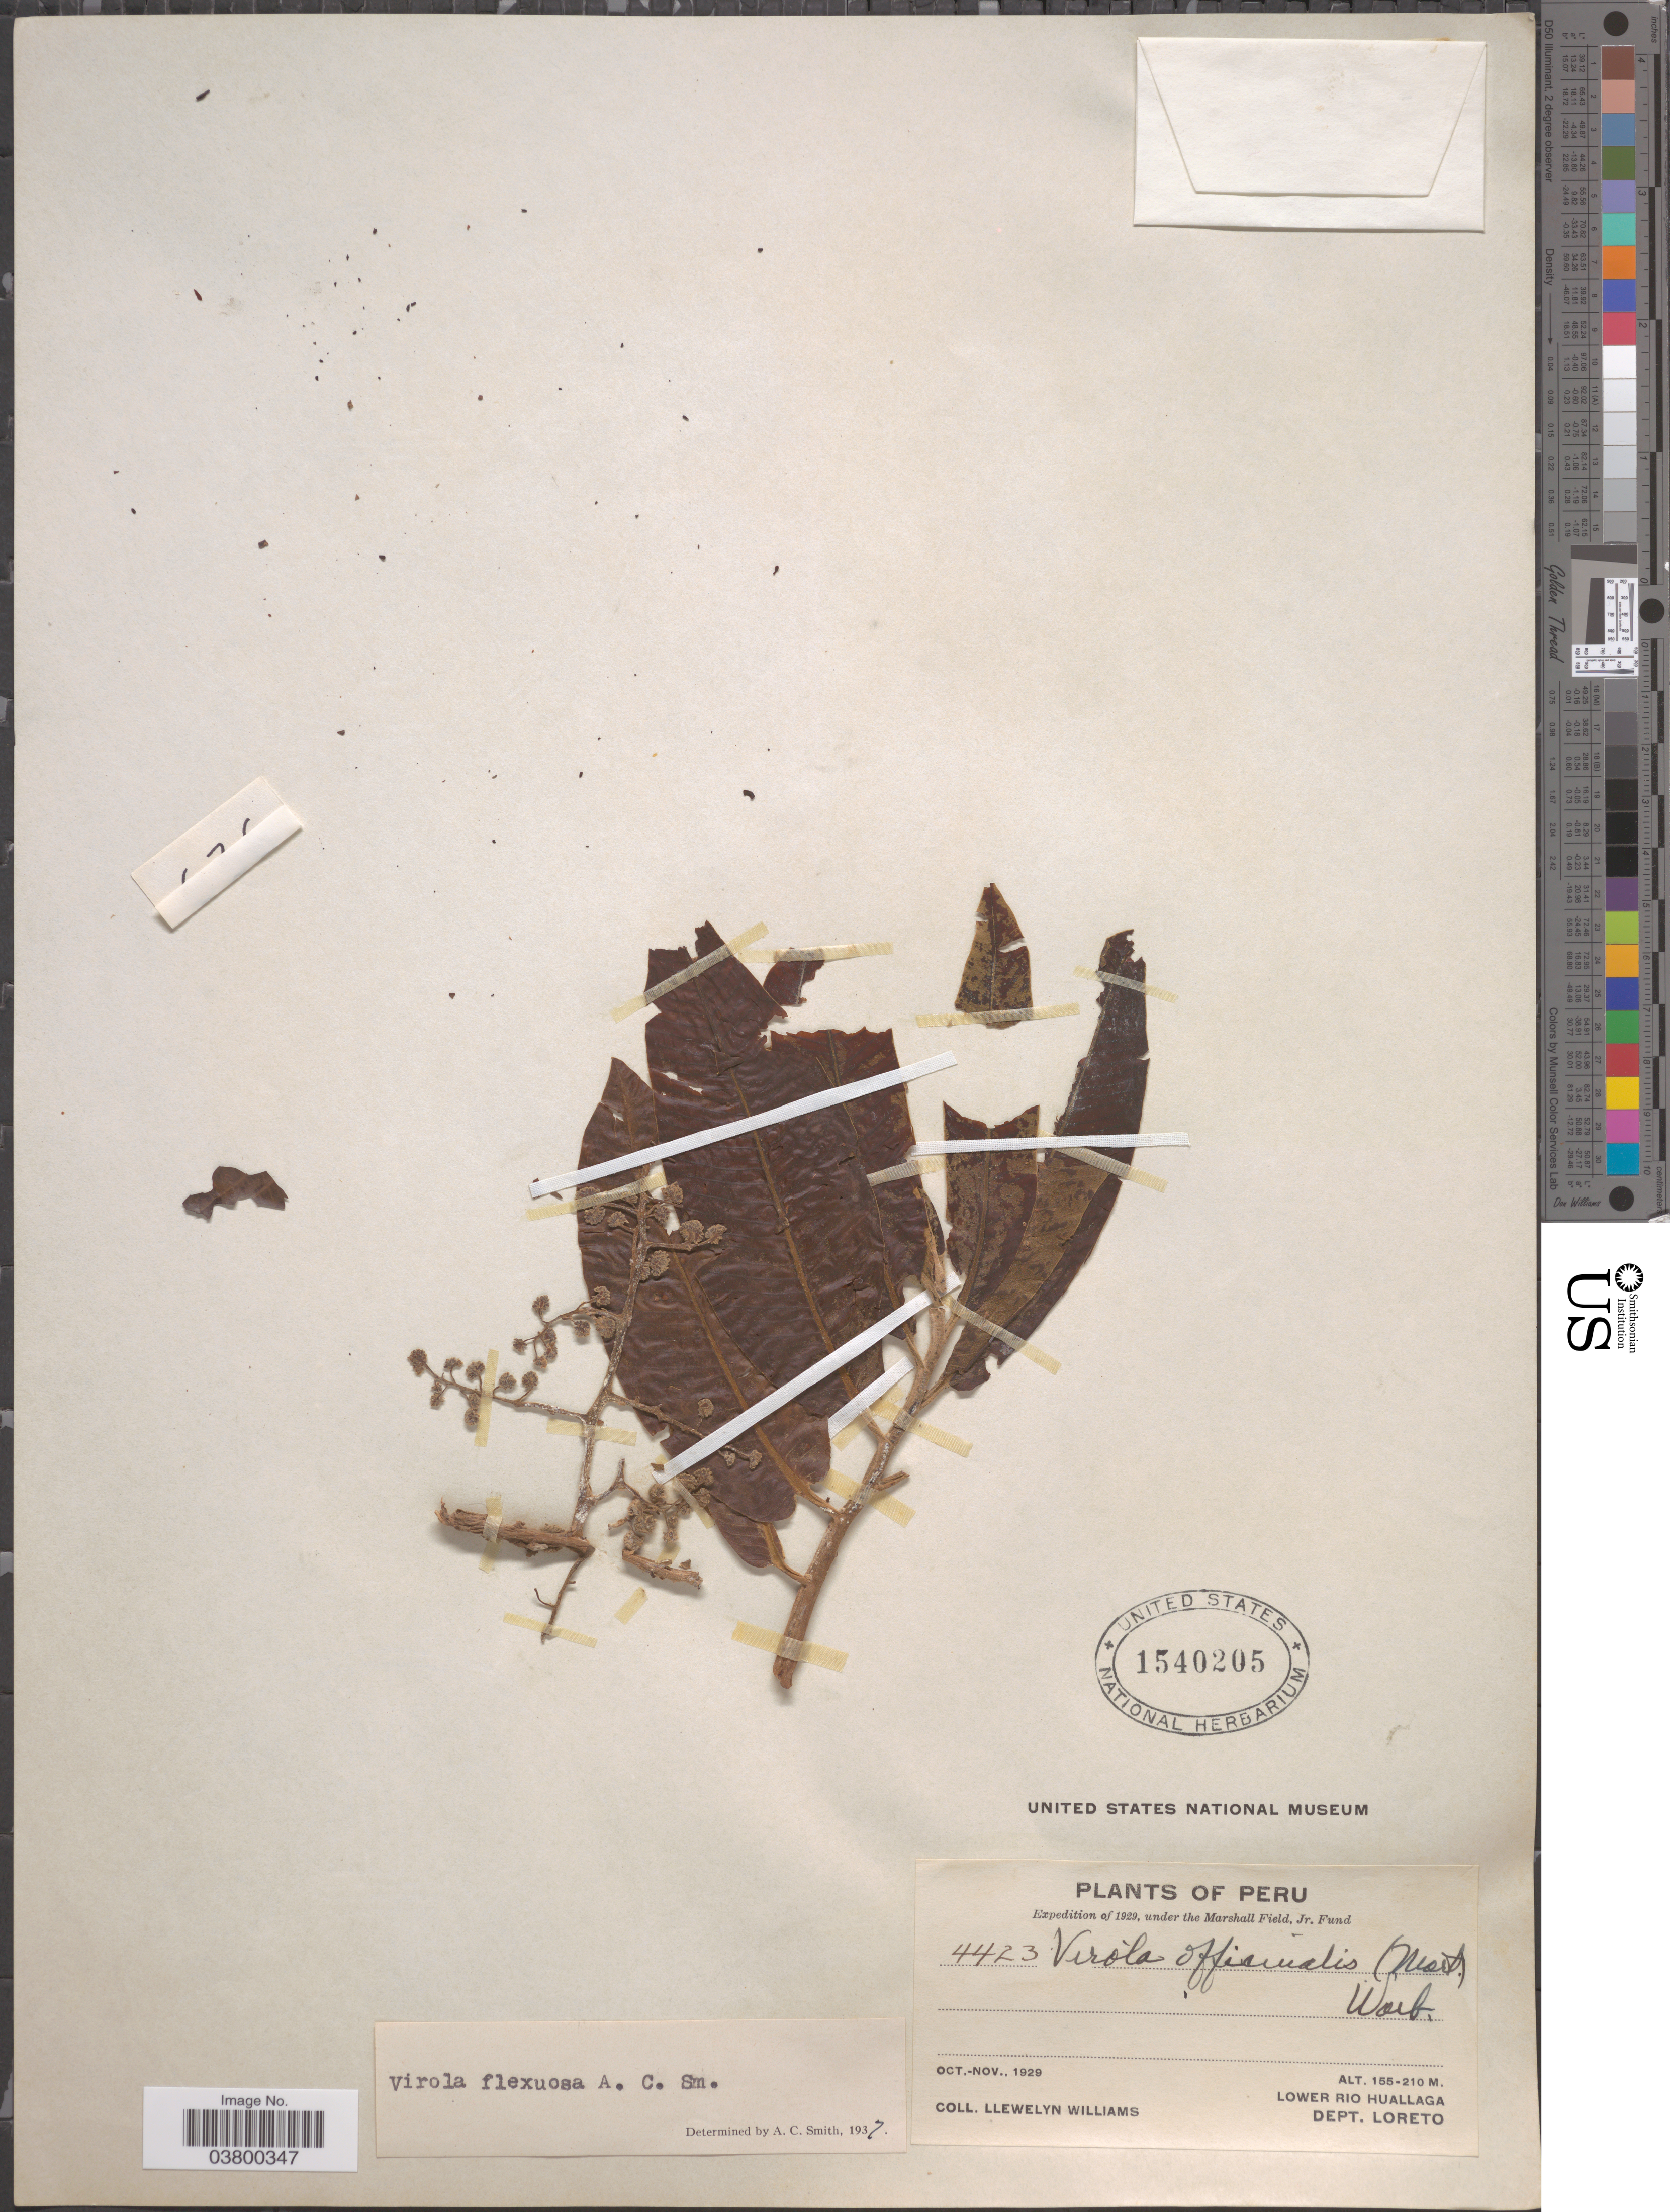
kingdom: Plantae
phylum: Tracheophyta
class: Magnoliopsida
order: Magnoliales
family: Myristicaceae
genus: Virola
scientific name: Virola flexuosa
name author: A.C. Sm.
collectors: Ll. Williams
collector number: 4423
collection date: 1929-10/1929-11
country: Peru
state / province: Loreto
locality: Lower Rio Huallaga, Dept. Loreto.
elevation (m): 155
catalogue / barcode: US 1540205